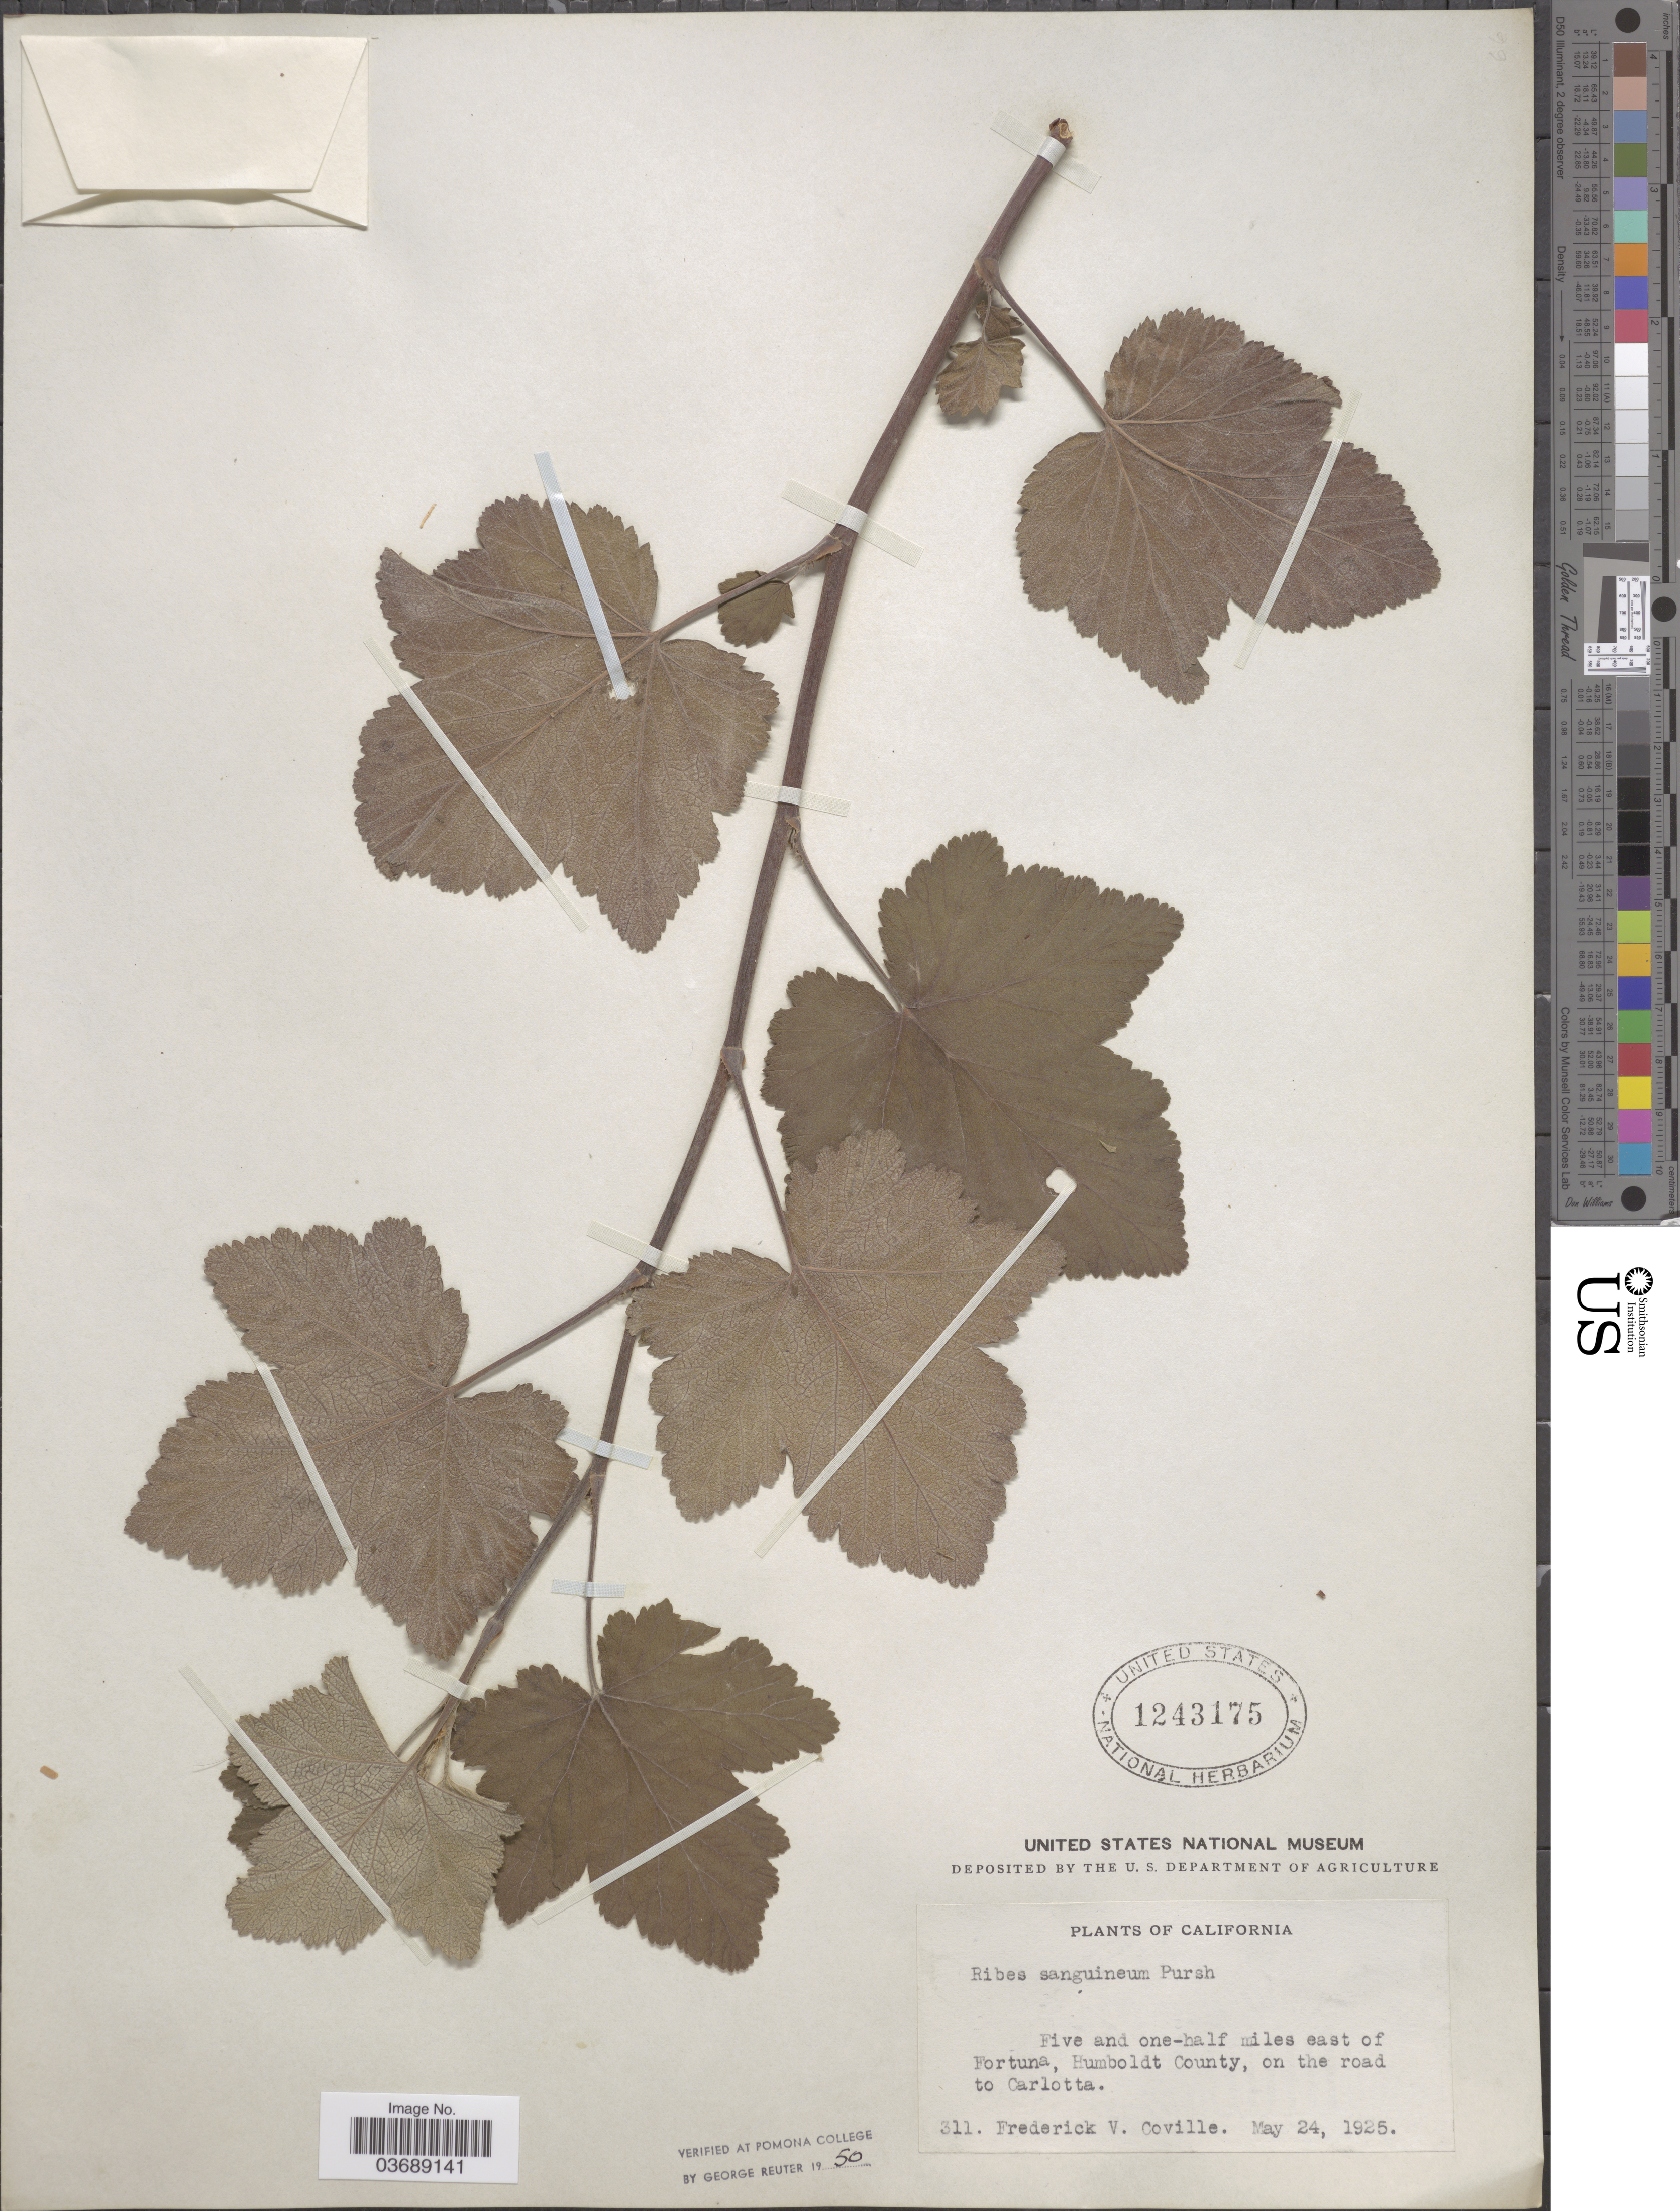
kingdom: Plantae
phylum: Tracheophyta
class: Magnoliopsida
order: Saxifragales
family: Grossulariaceae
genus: Ribes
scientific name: Ribes sanguineum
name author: Pursh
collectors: F. V. Coville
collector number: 311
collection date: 1925-05-24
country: United States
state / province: California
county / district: Humboldt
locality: Five and one-half miles east of Fortuna, Humboldt County, on the road to Carlotta.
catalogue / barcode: US 1243175